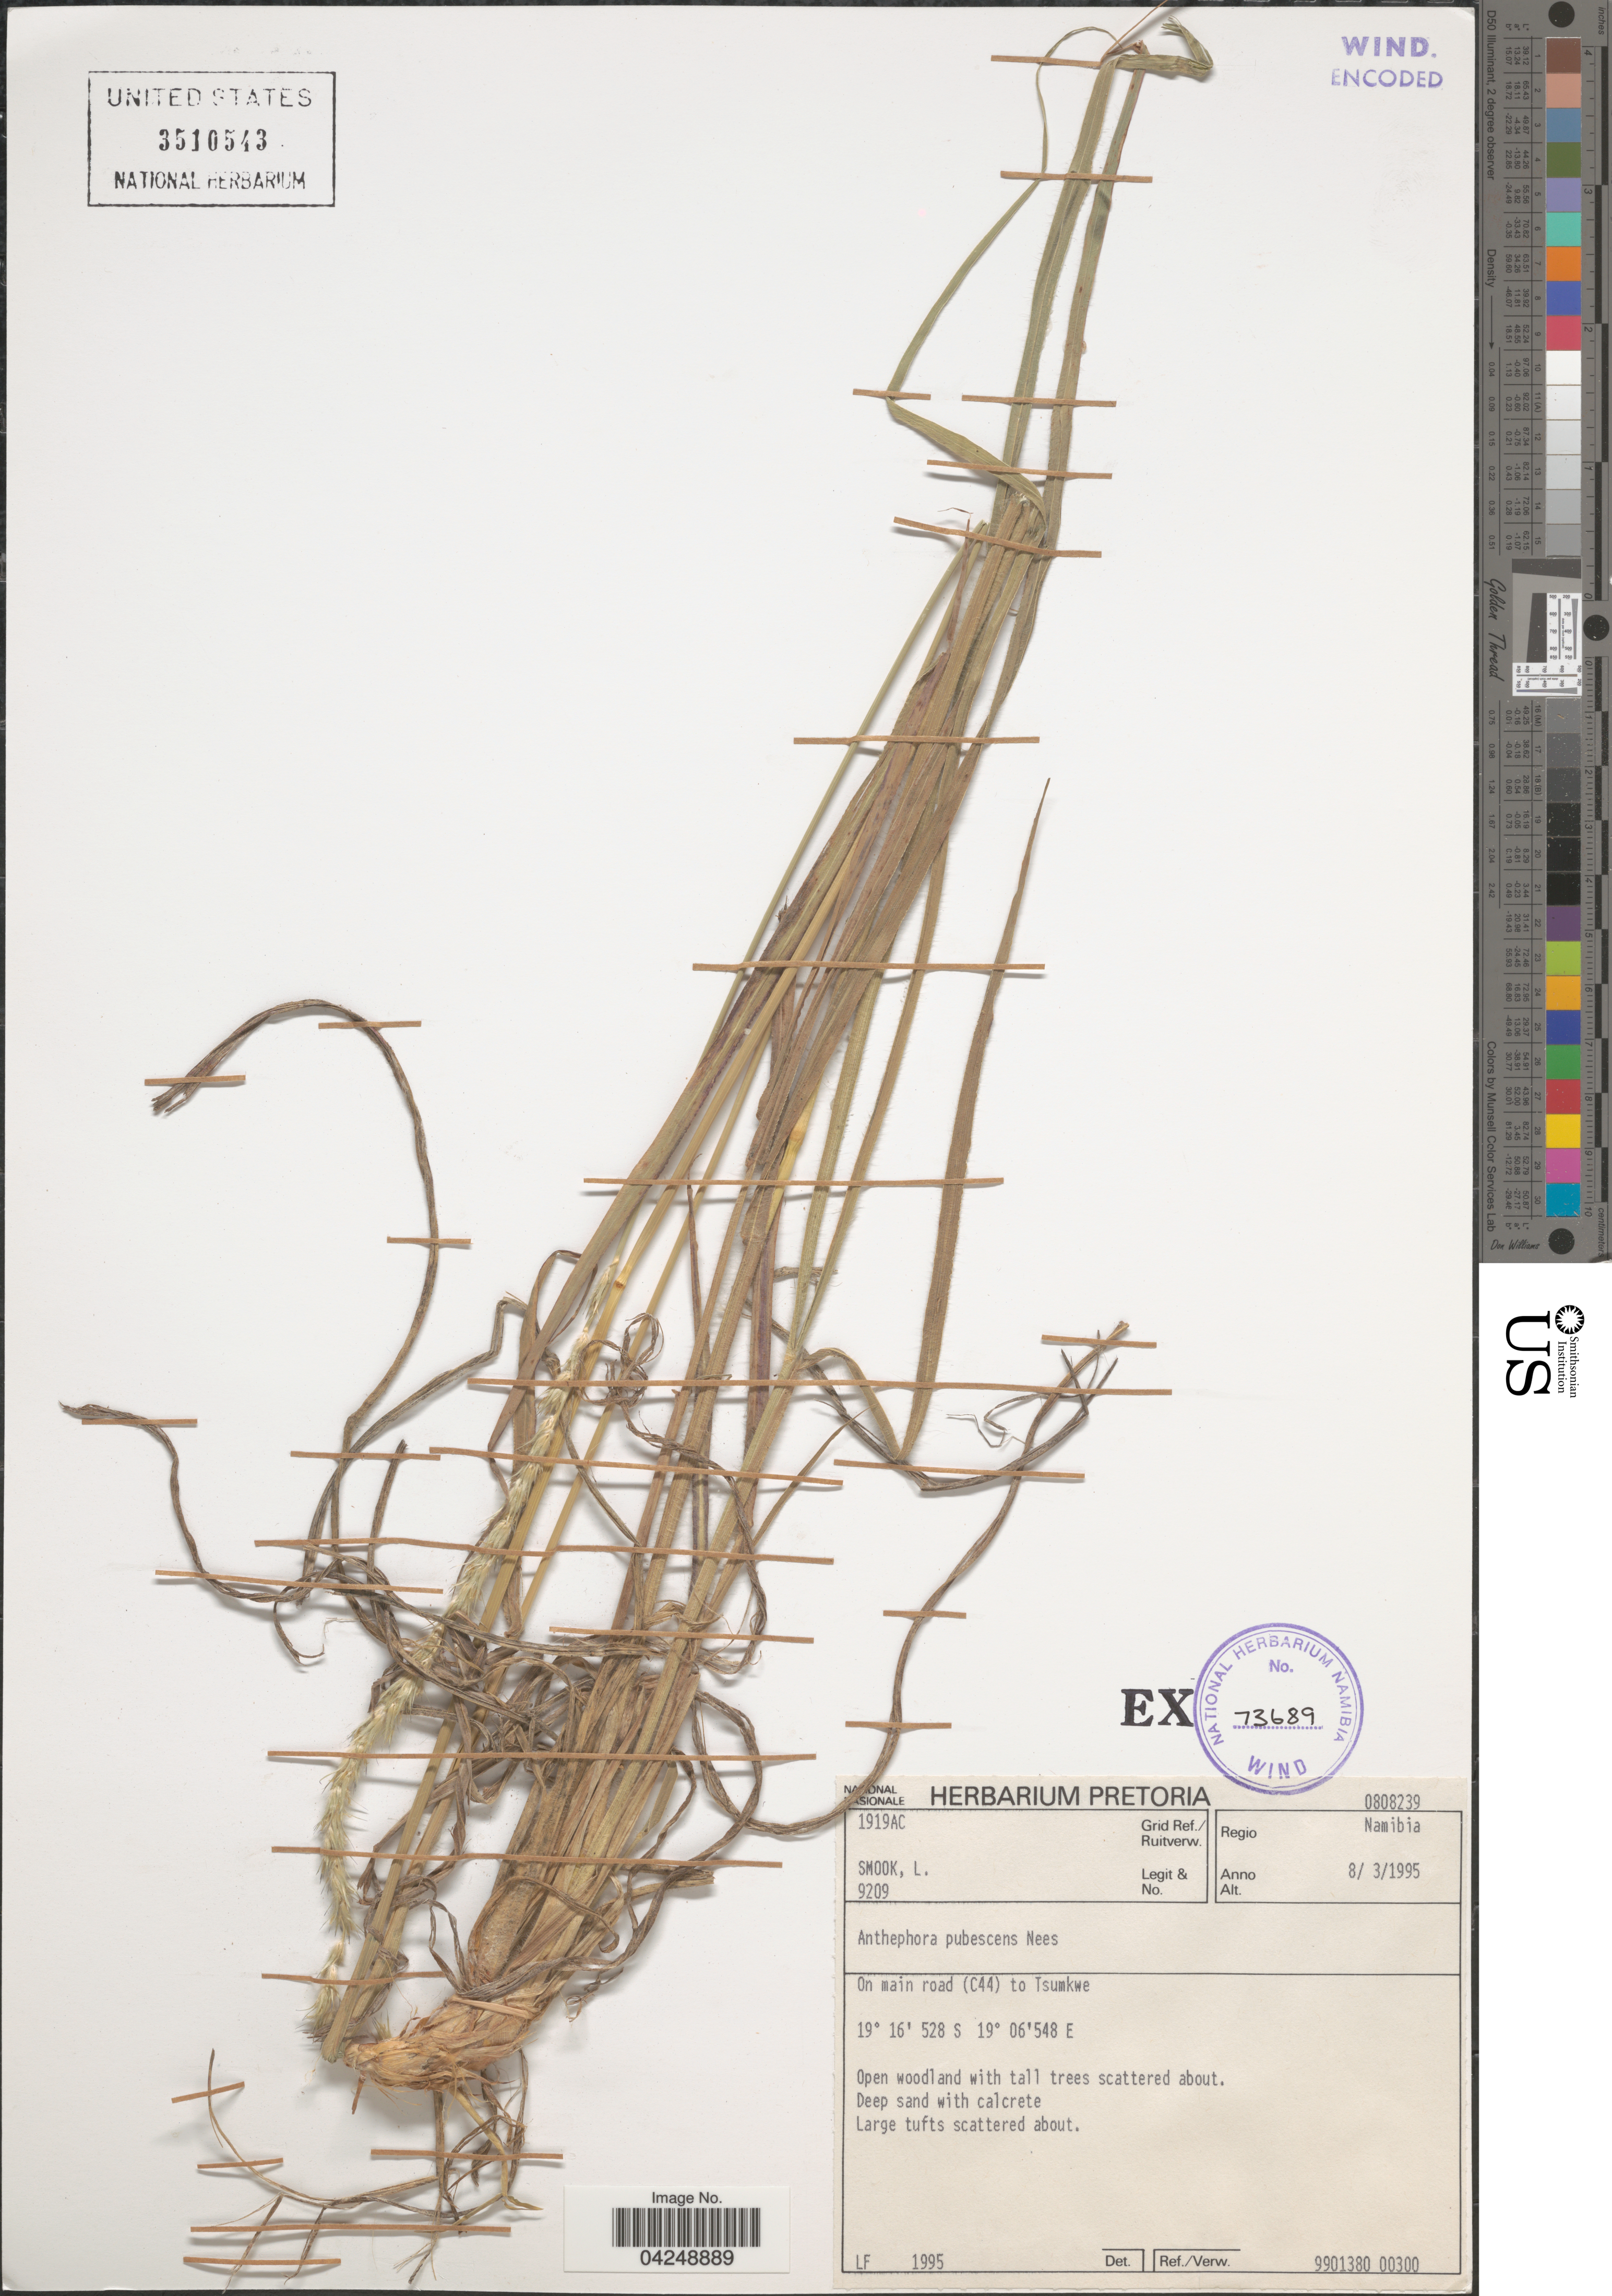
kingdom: Plantae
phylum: Tracheophyta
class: Liliopsida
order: Poales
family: Poaceae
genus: Anthephora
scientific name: Anthephora pubescens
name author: Nees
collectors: L. Smook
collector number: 9209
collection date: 1995-03-08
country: Namibia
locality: Grid Ref./Ruitverw. 1919AC. Regio Namibia. On main road (C44) to Tsumkwe.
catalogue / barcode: US 3510543